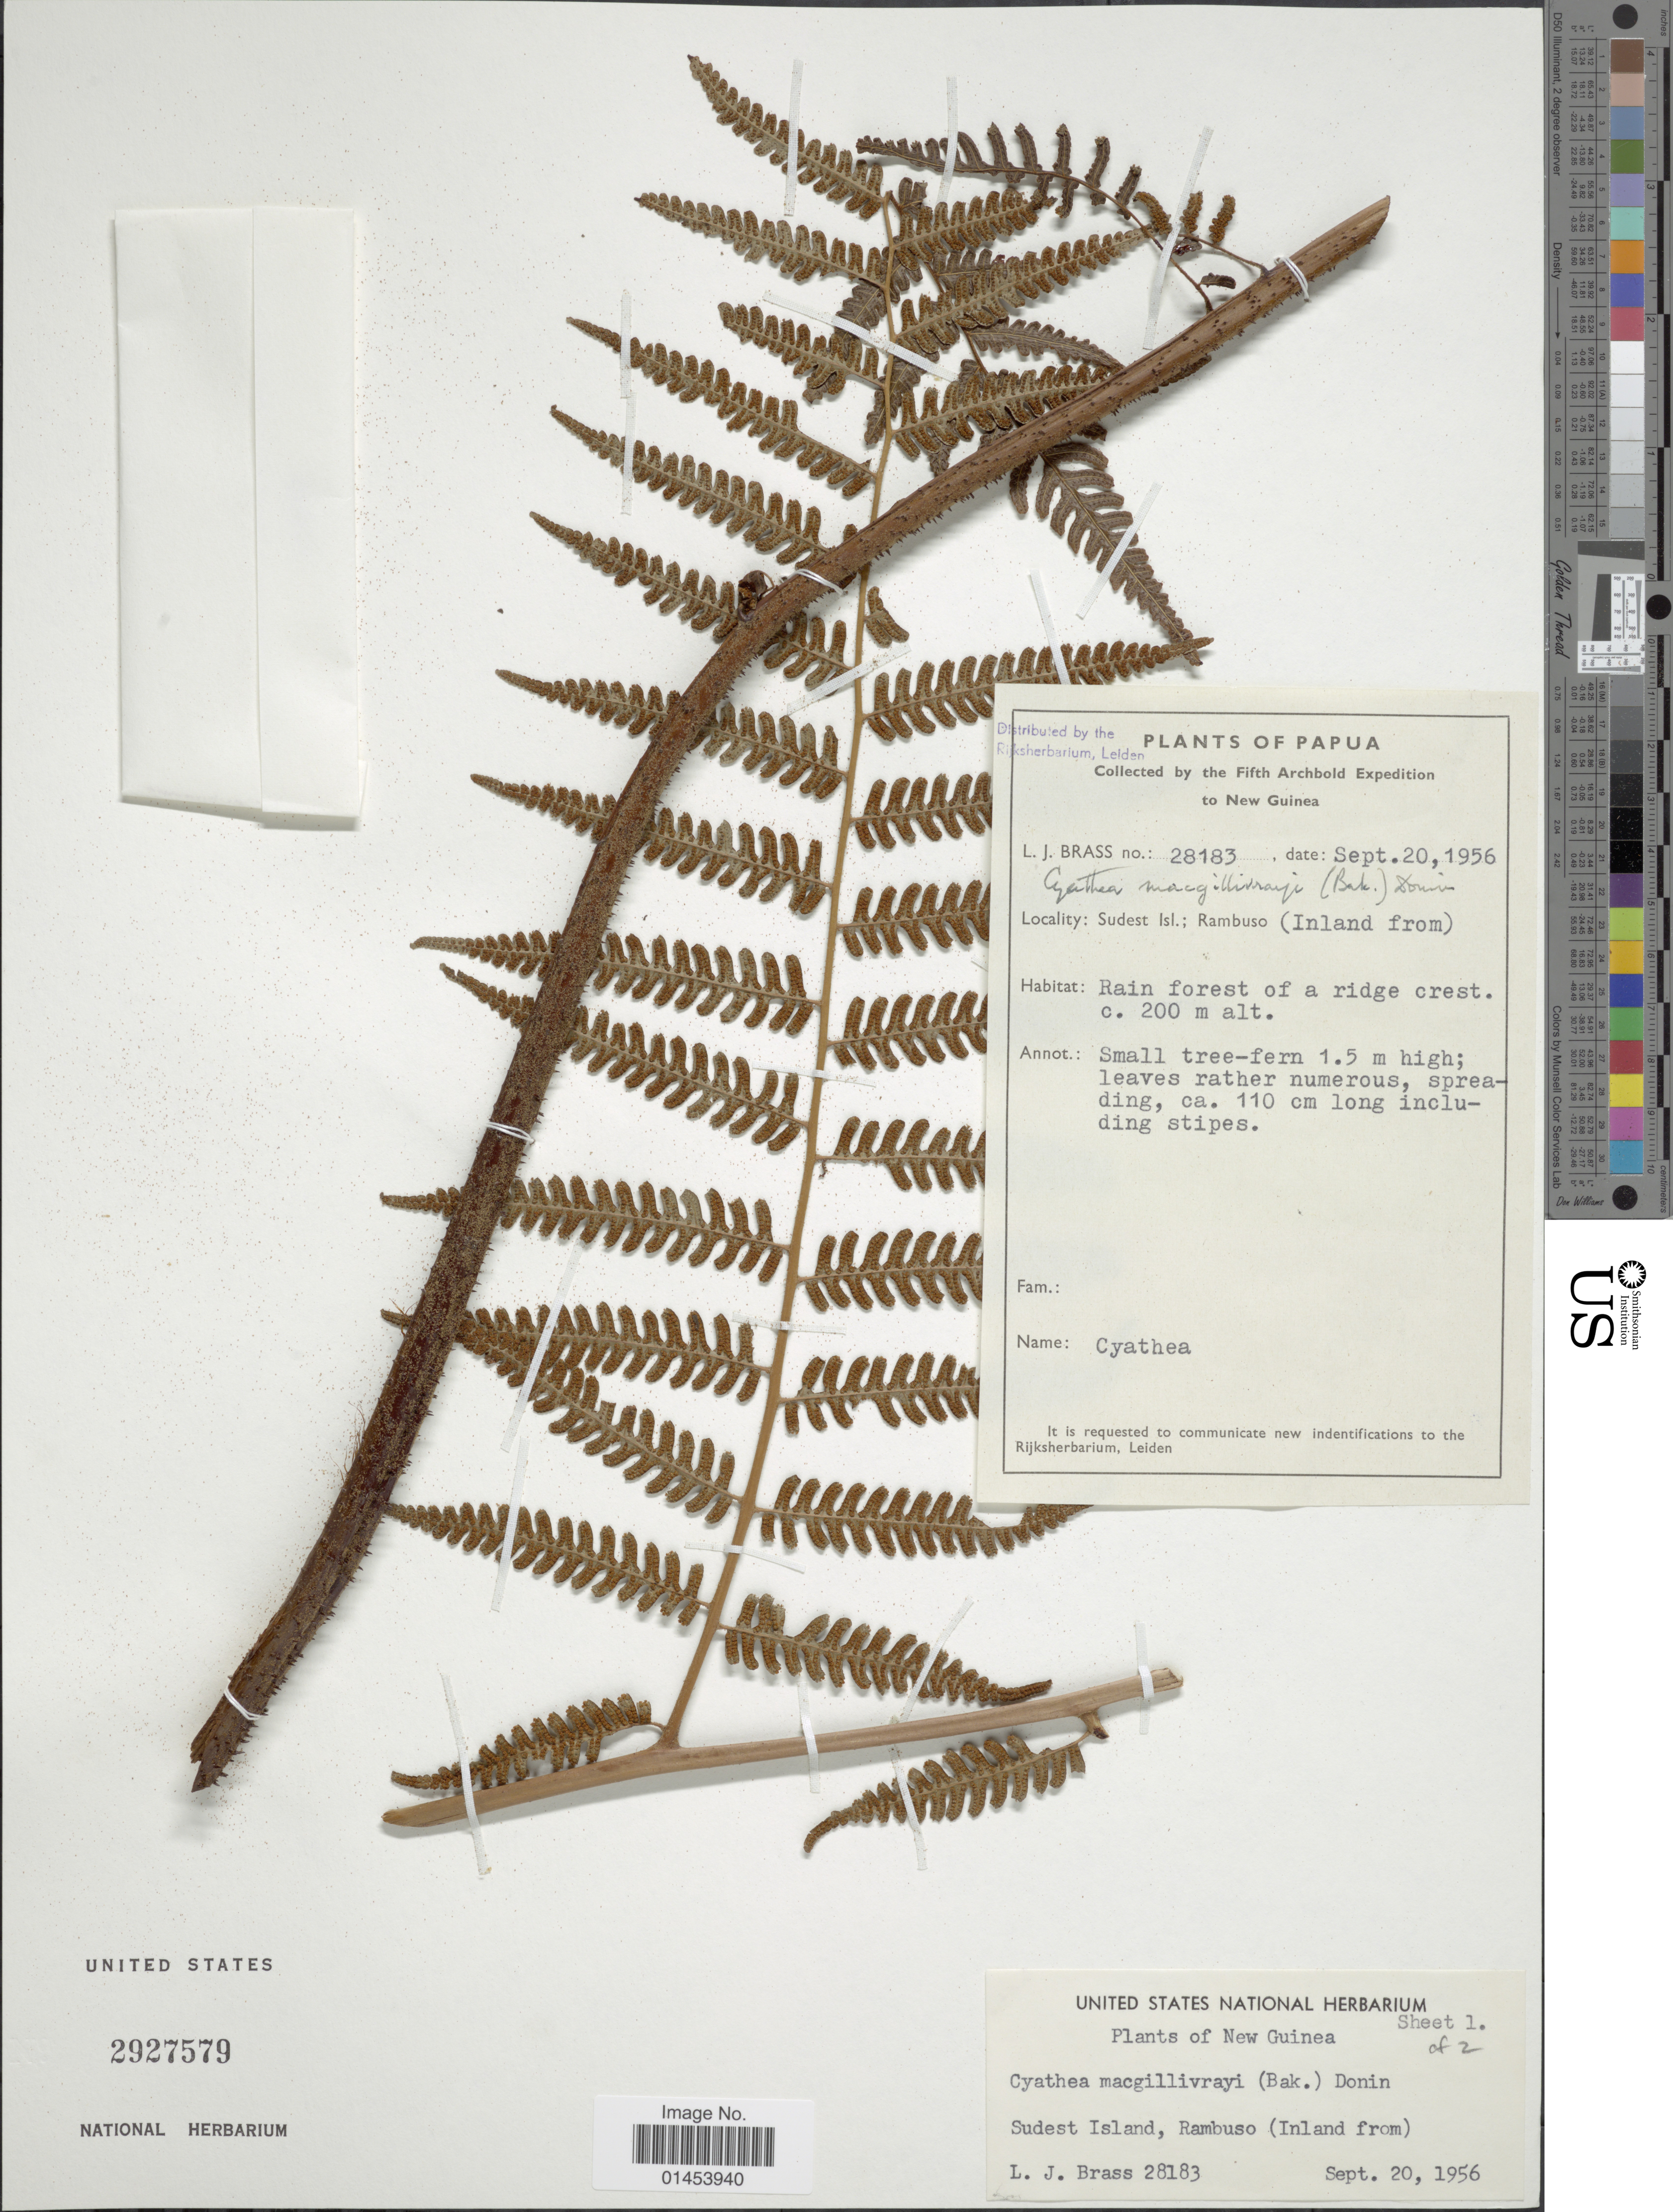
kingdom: Plantae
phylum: Tracheophyta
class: Polypodiopsida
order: Cyatheales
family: Cyatheaceae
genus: Cyathea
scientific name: Cyathea macgillivrayi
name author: (Baker) Domin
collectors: L. J. Brass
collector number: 28183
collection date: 1956-09-20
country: Papua New Guinea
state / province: Milne Bay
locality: Sudest Isl.; Rambuso (Inland from)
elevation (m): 200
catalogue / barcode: US 2927579